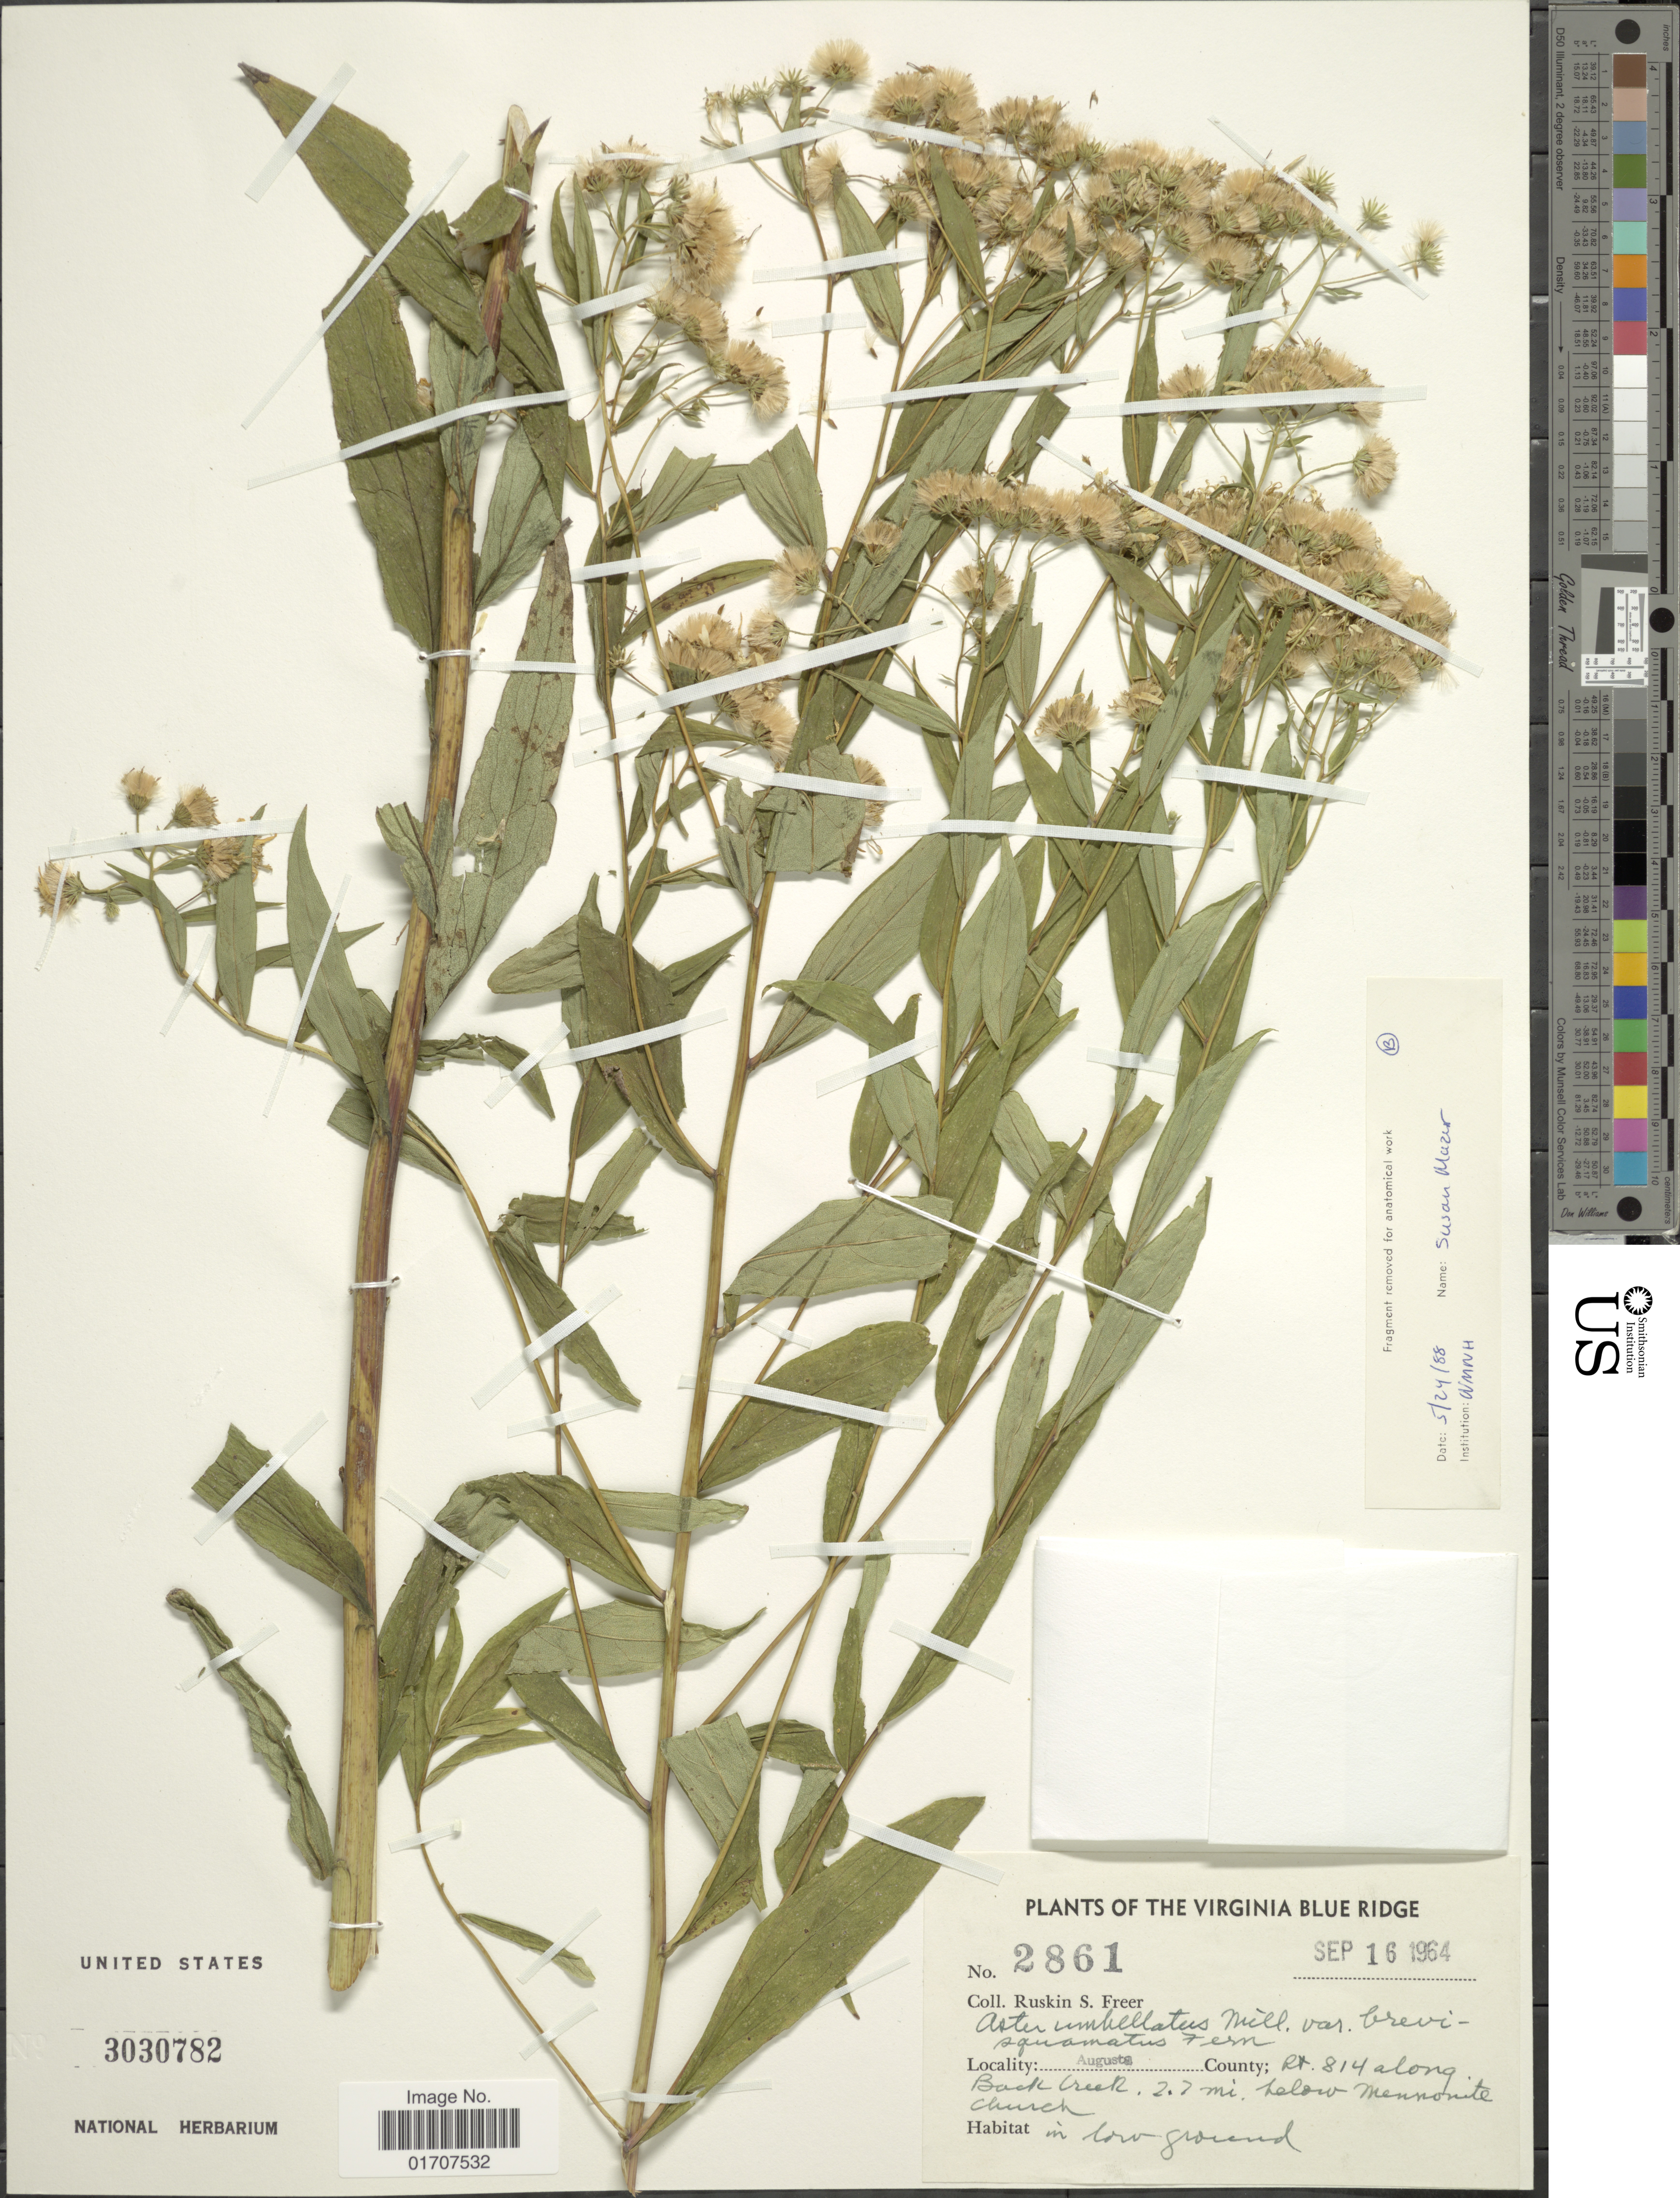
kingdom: Plantae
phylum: Tracheophyta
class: Magnoliopsida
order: Asterales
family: Asteraceae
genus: Doellingeria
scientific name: Doellingeria umbellata var. umbellata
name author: Nees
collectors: R. Freer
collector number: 2861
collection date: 1964-09-16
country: United States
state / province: Virginia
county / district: Augusta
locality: The Virginia Blue Ridge, Augusta County: Rt. 814 along Back Creek, 2.7 mi. below Mennonite church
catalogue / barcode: US 3030782